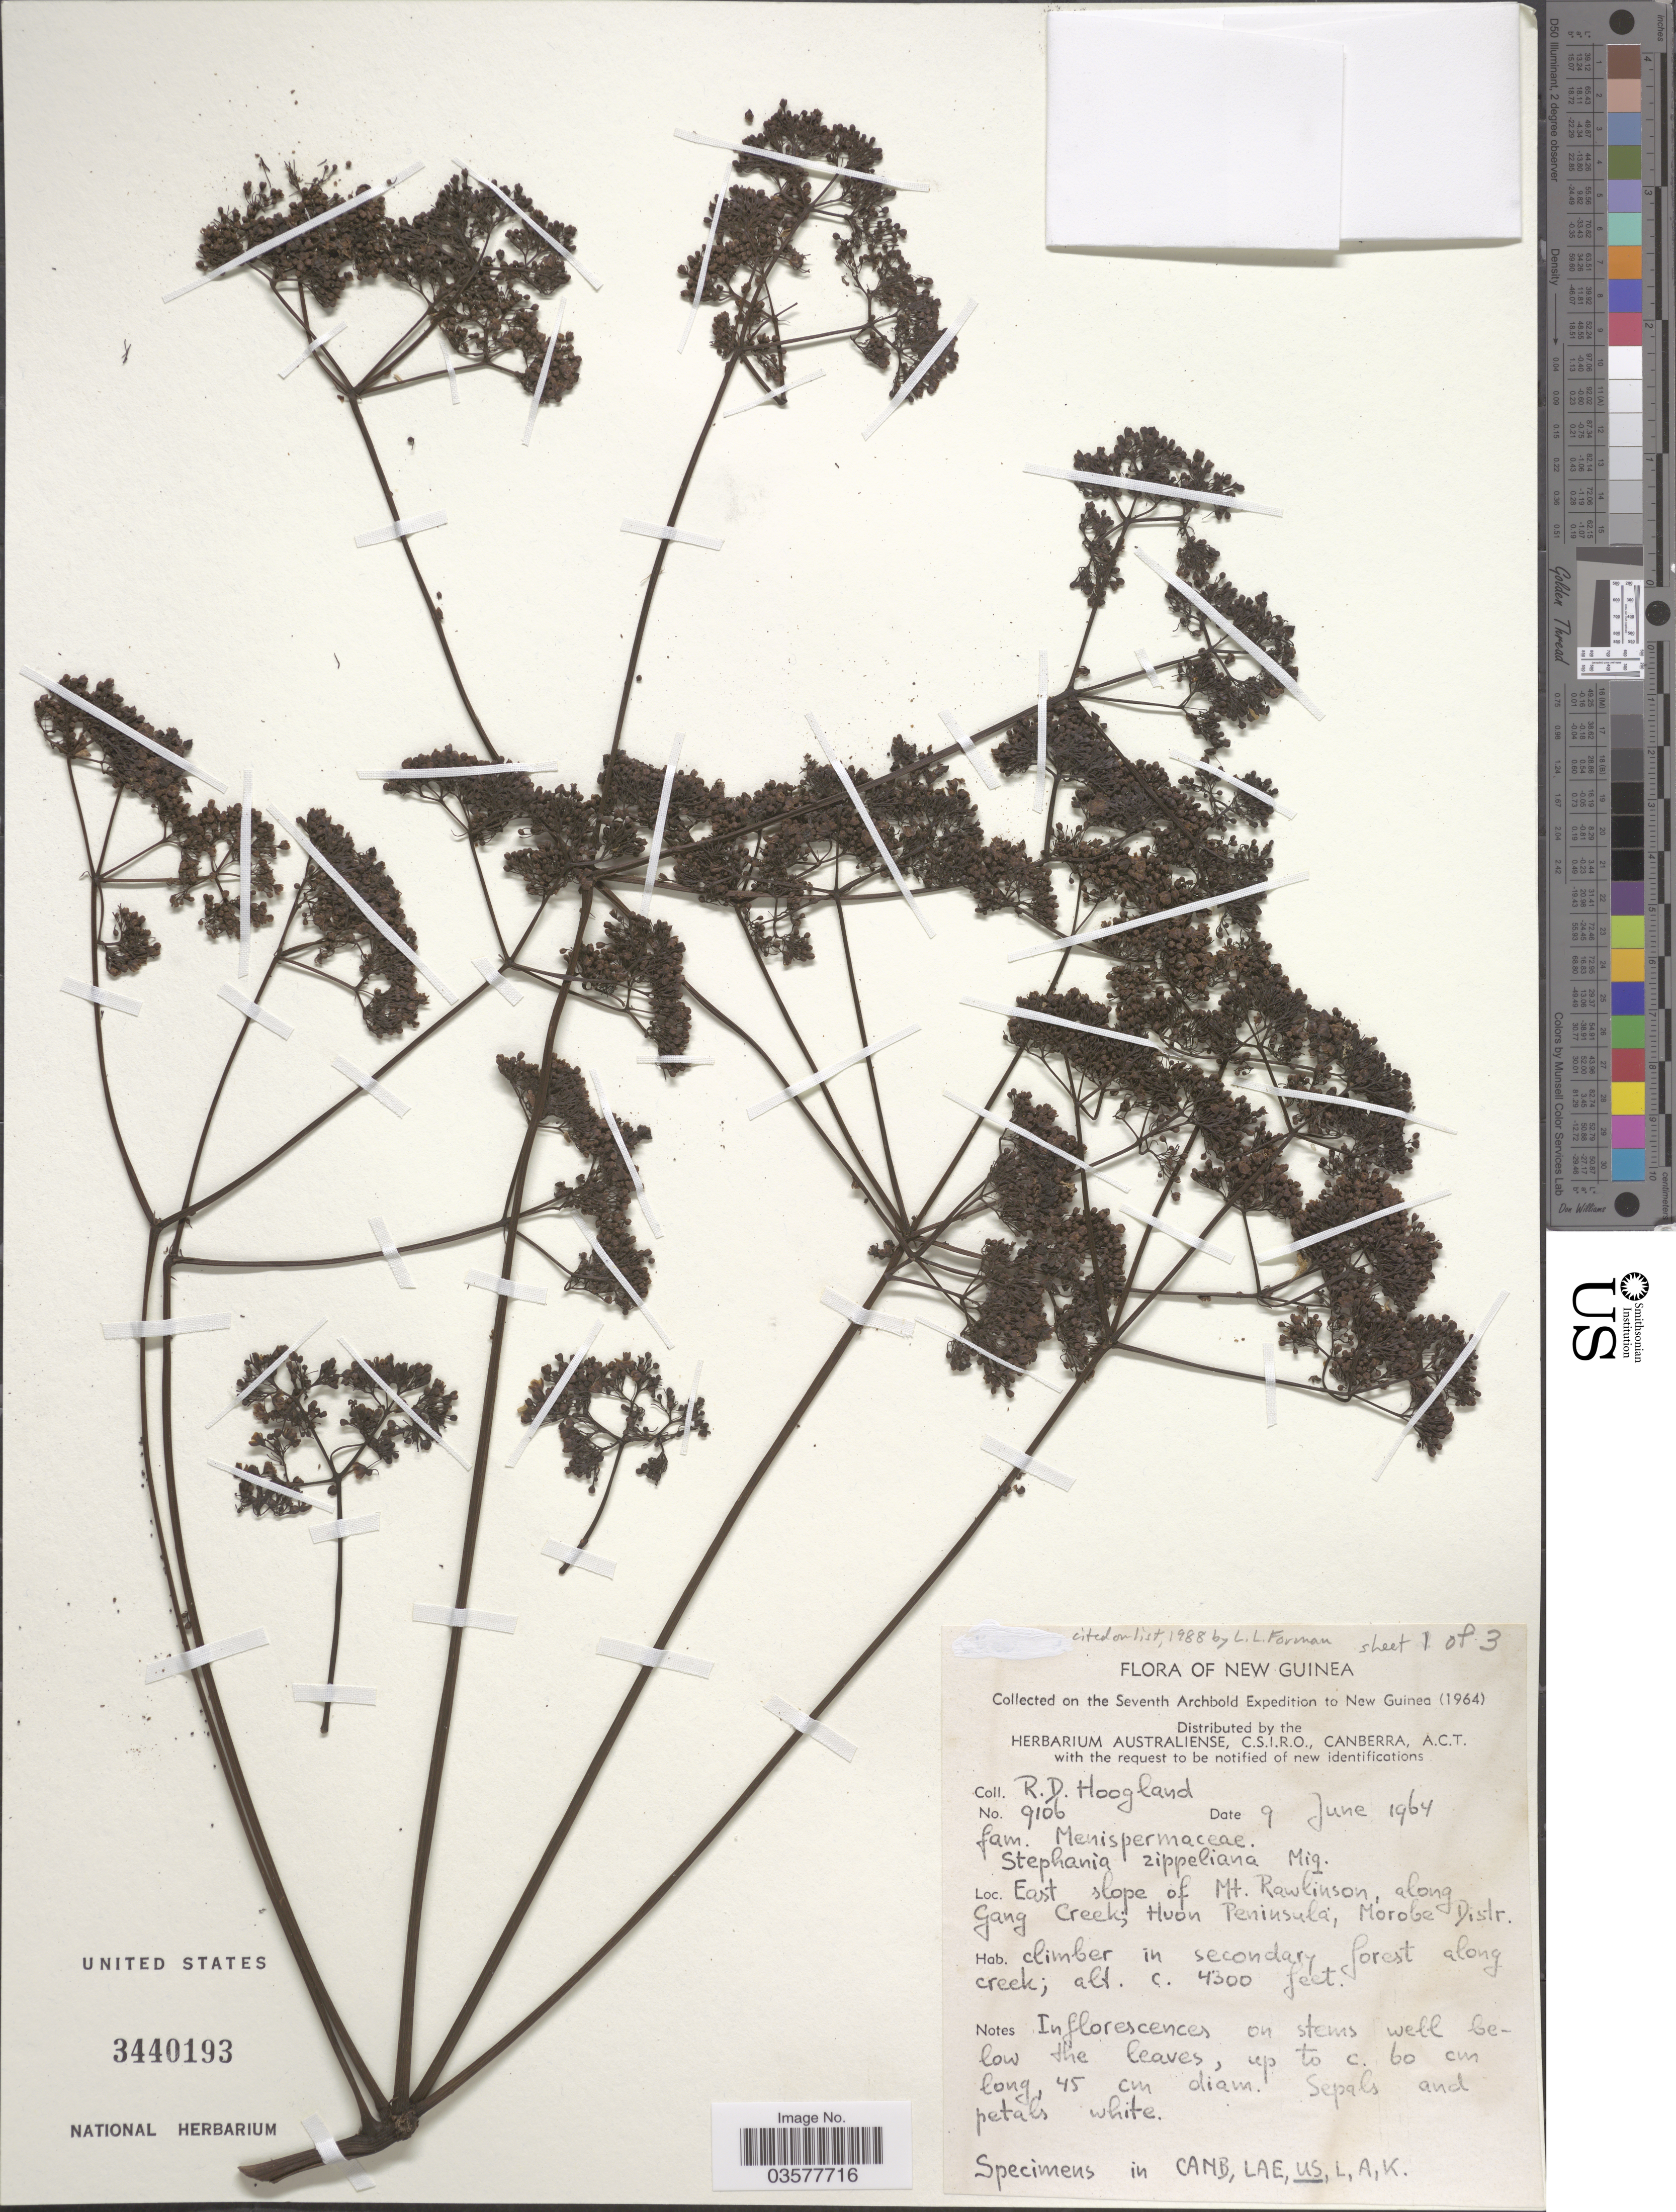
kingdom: Plantae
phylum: Tracheophyta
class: Magnoliopsida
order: Ranunculales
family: Menispermaceae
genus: Stephania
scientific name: Stephania zippeliana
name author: Miq.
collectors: R. D. Hoogland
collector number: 9106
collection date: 1964-06-09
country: Papua New Guinea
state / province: Morobe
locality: New Guinea. East slope of Mt. Rawlinson, along Gang Creek; Huon Peninsula; Morobe Distr.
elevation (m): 1311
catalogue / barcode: US 3440193